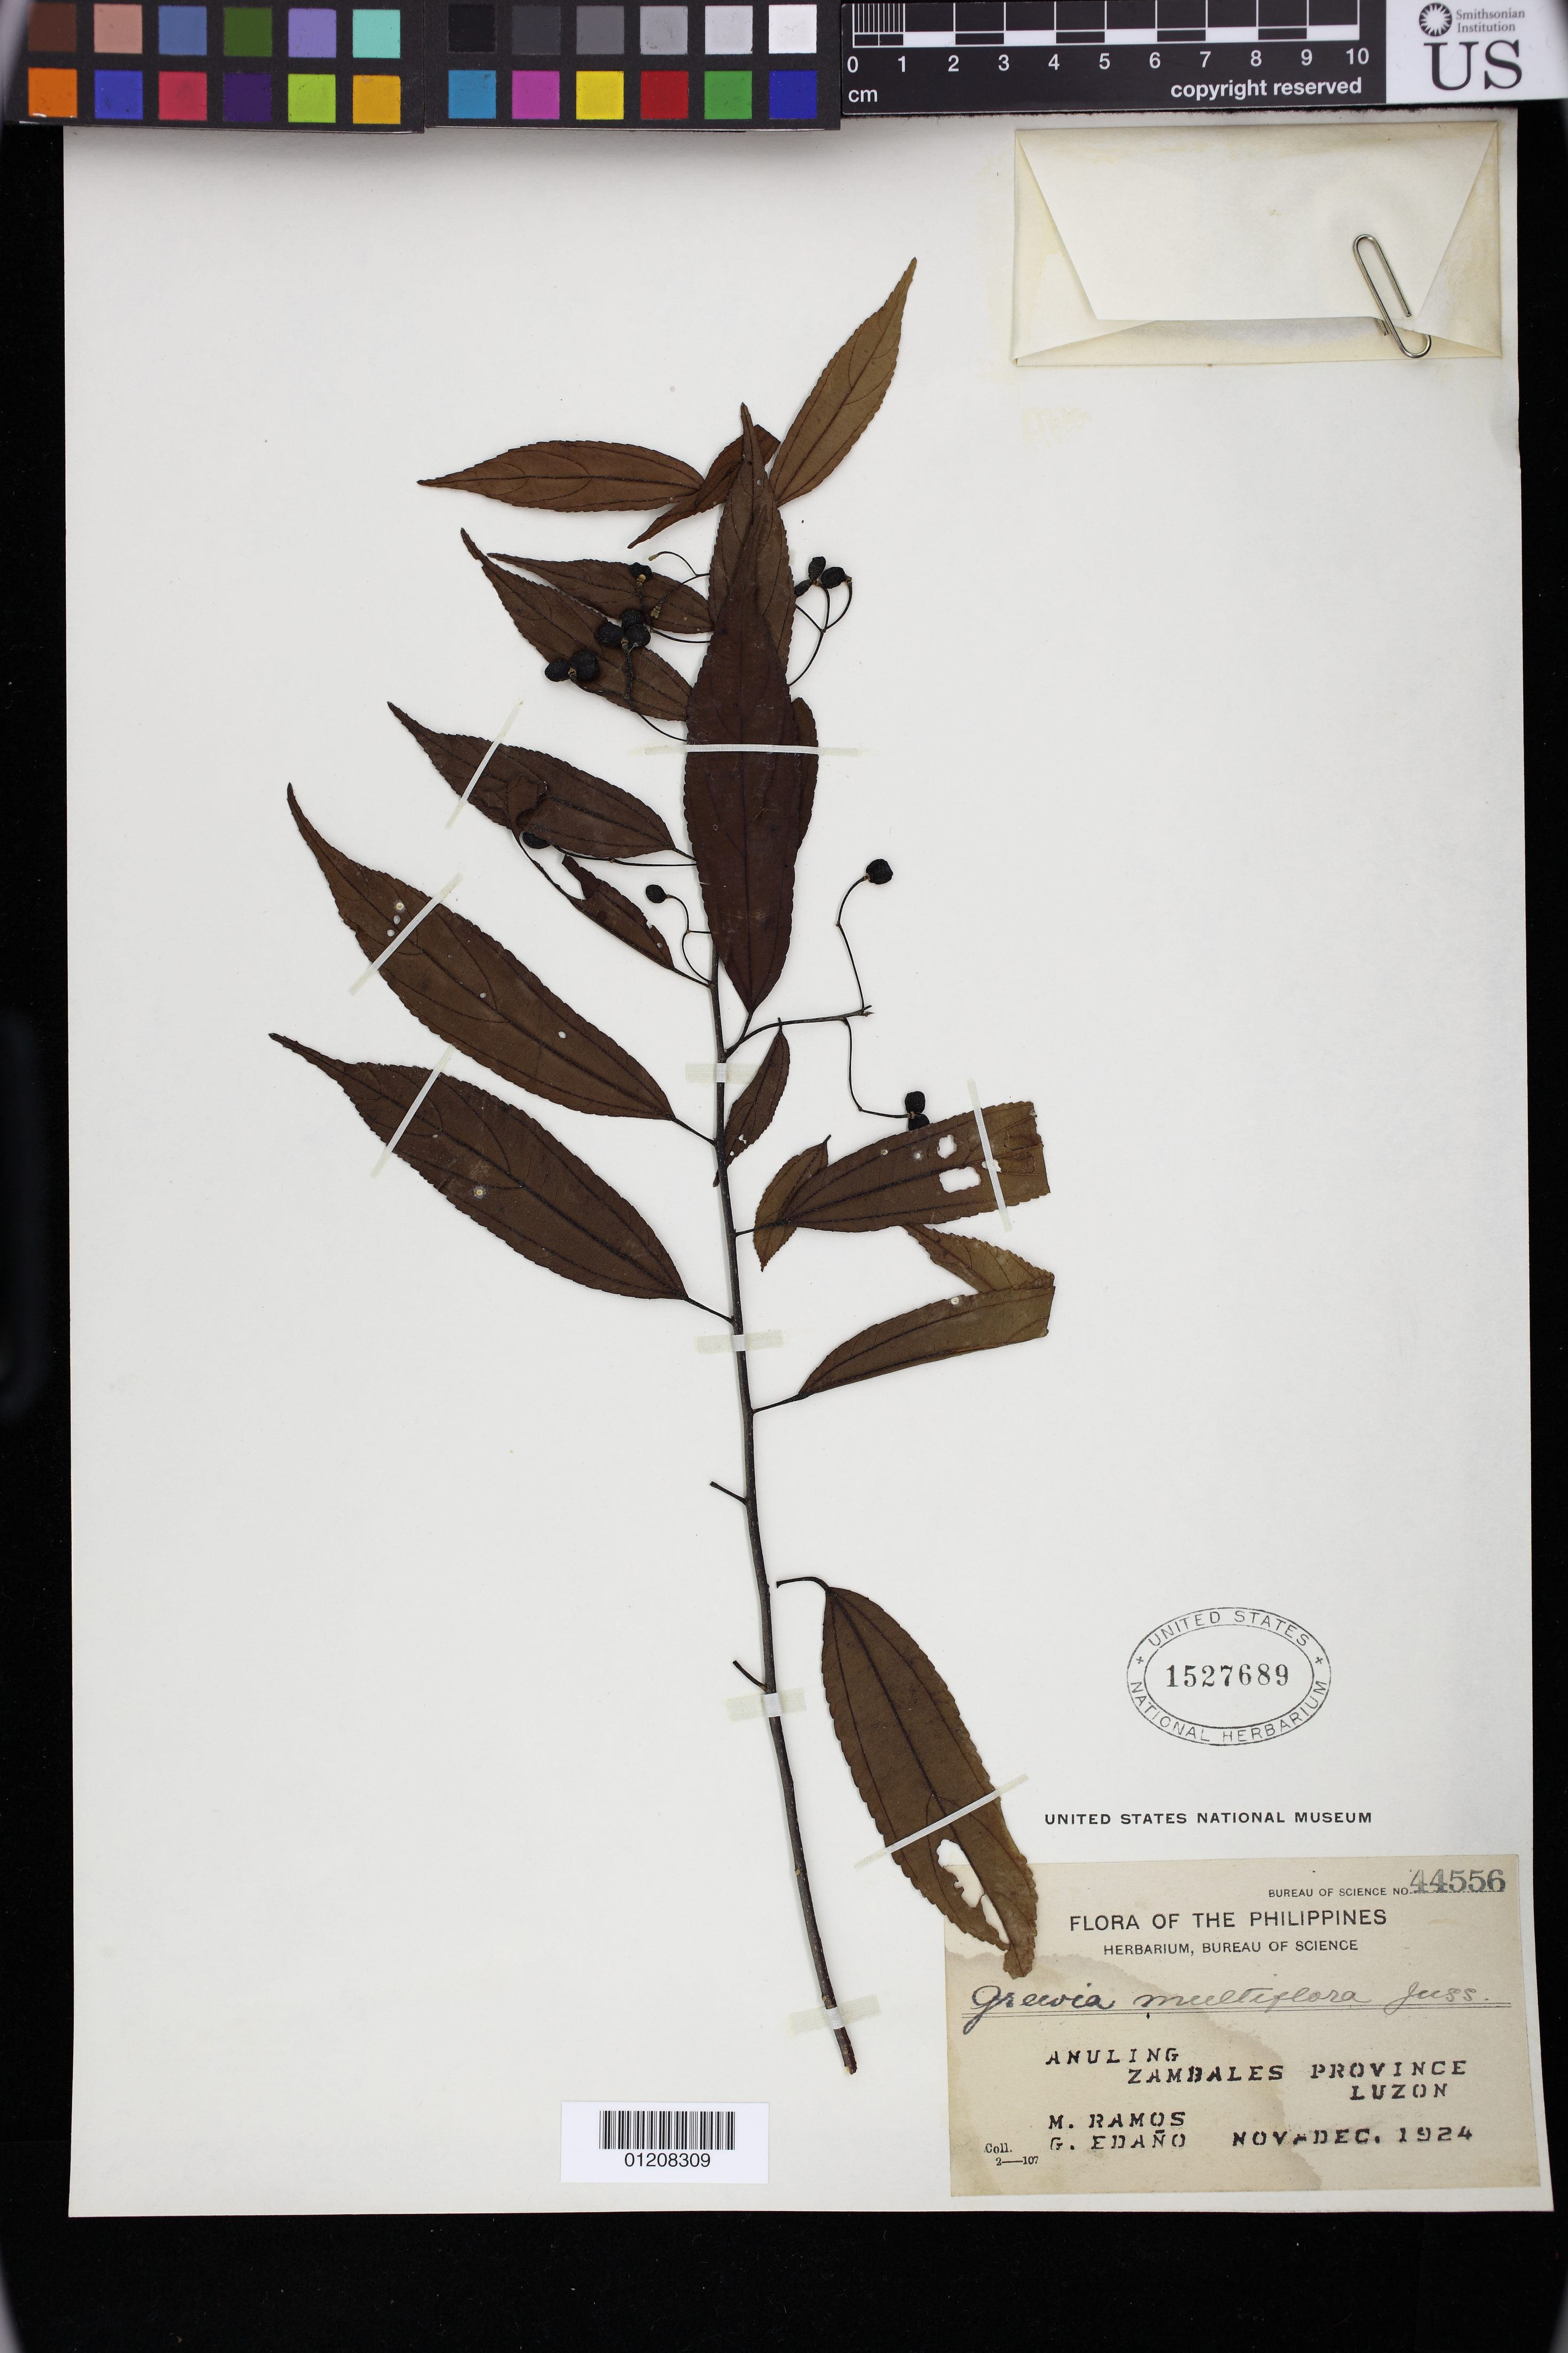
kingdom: Plantae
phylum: Tracheophyta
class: Magnoliopsida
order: Malvales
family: Malvaceae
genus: Grewia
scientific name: Grewia multiflora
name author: Juss.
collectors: G. Edaño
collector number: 2-107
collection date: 1924-11-01/1924-12-31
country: Philippines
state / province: Central Luzon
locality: Anuling, Zambales Province,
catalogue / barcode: US 1527689